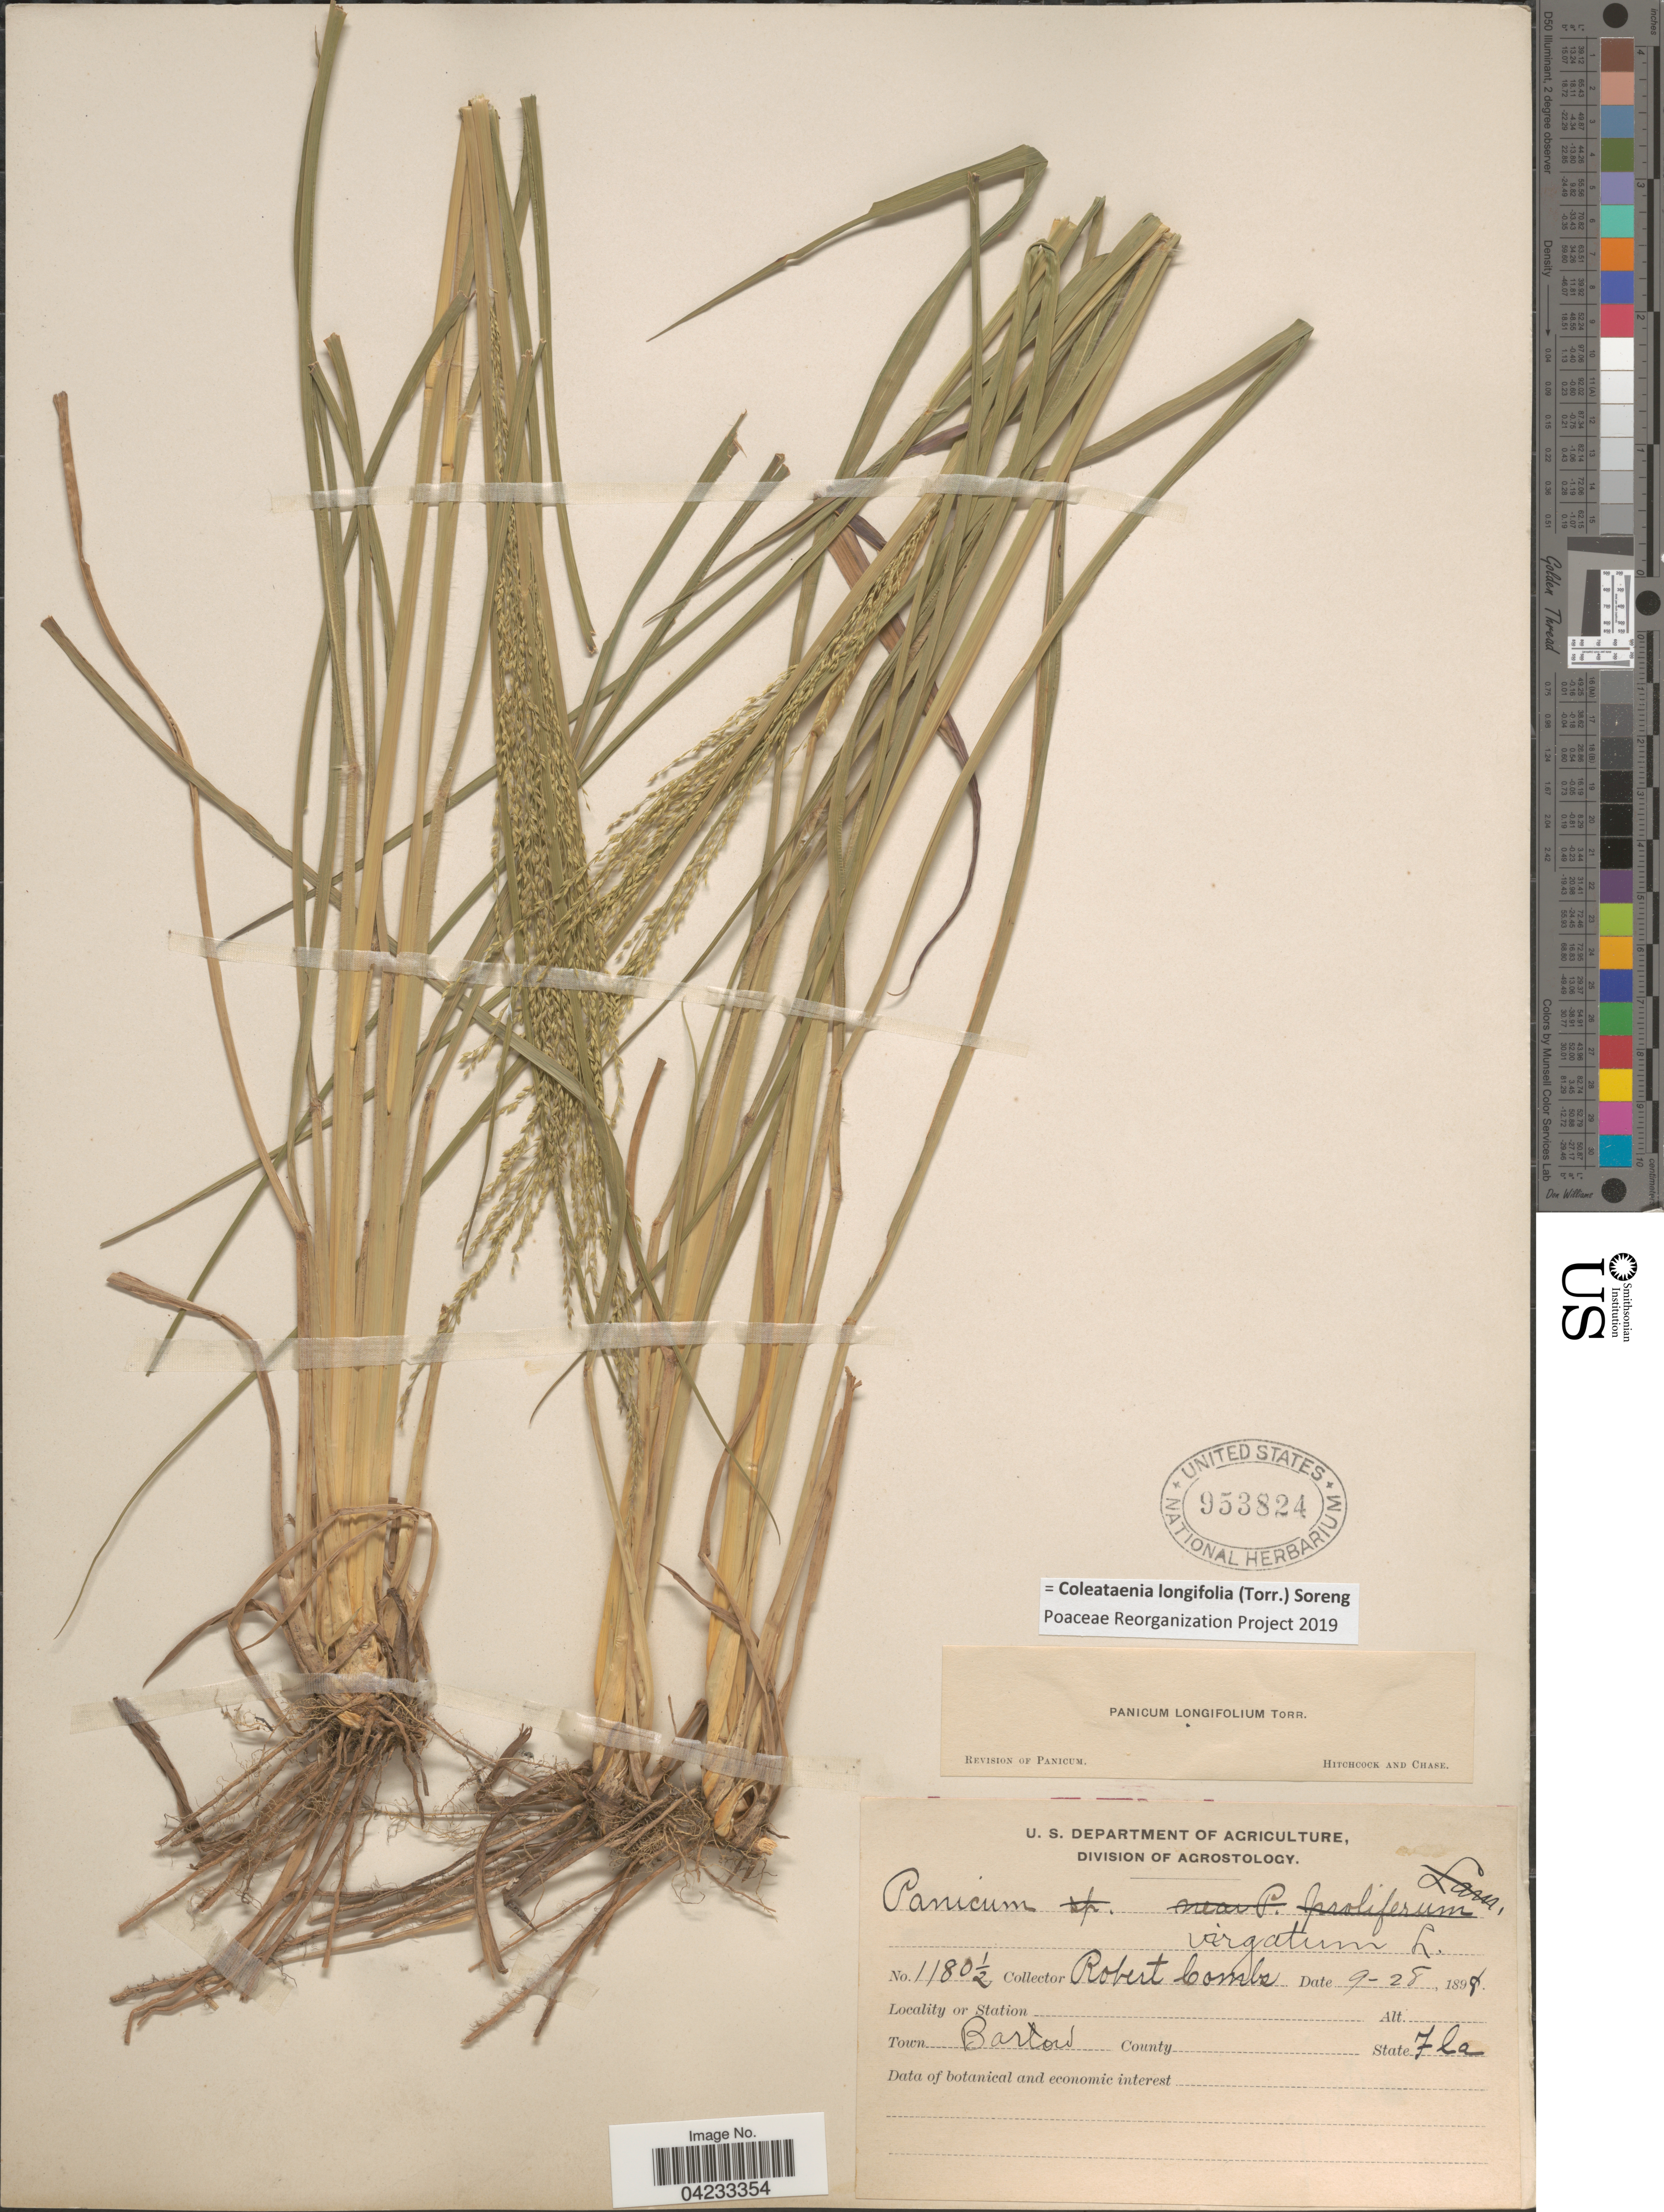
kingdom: Plantae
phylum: Tracheophyta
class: Liliopsida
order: Poales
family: Poaceae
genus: Coleataenia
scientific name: Coleataenia longifolia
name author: (Torr.) Soreng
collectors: R. Combs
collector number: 1180 1/2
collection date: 1898-09-28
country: United States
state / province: Florida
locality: Town Bartow.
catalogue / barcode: US 953824